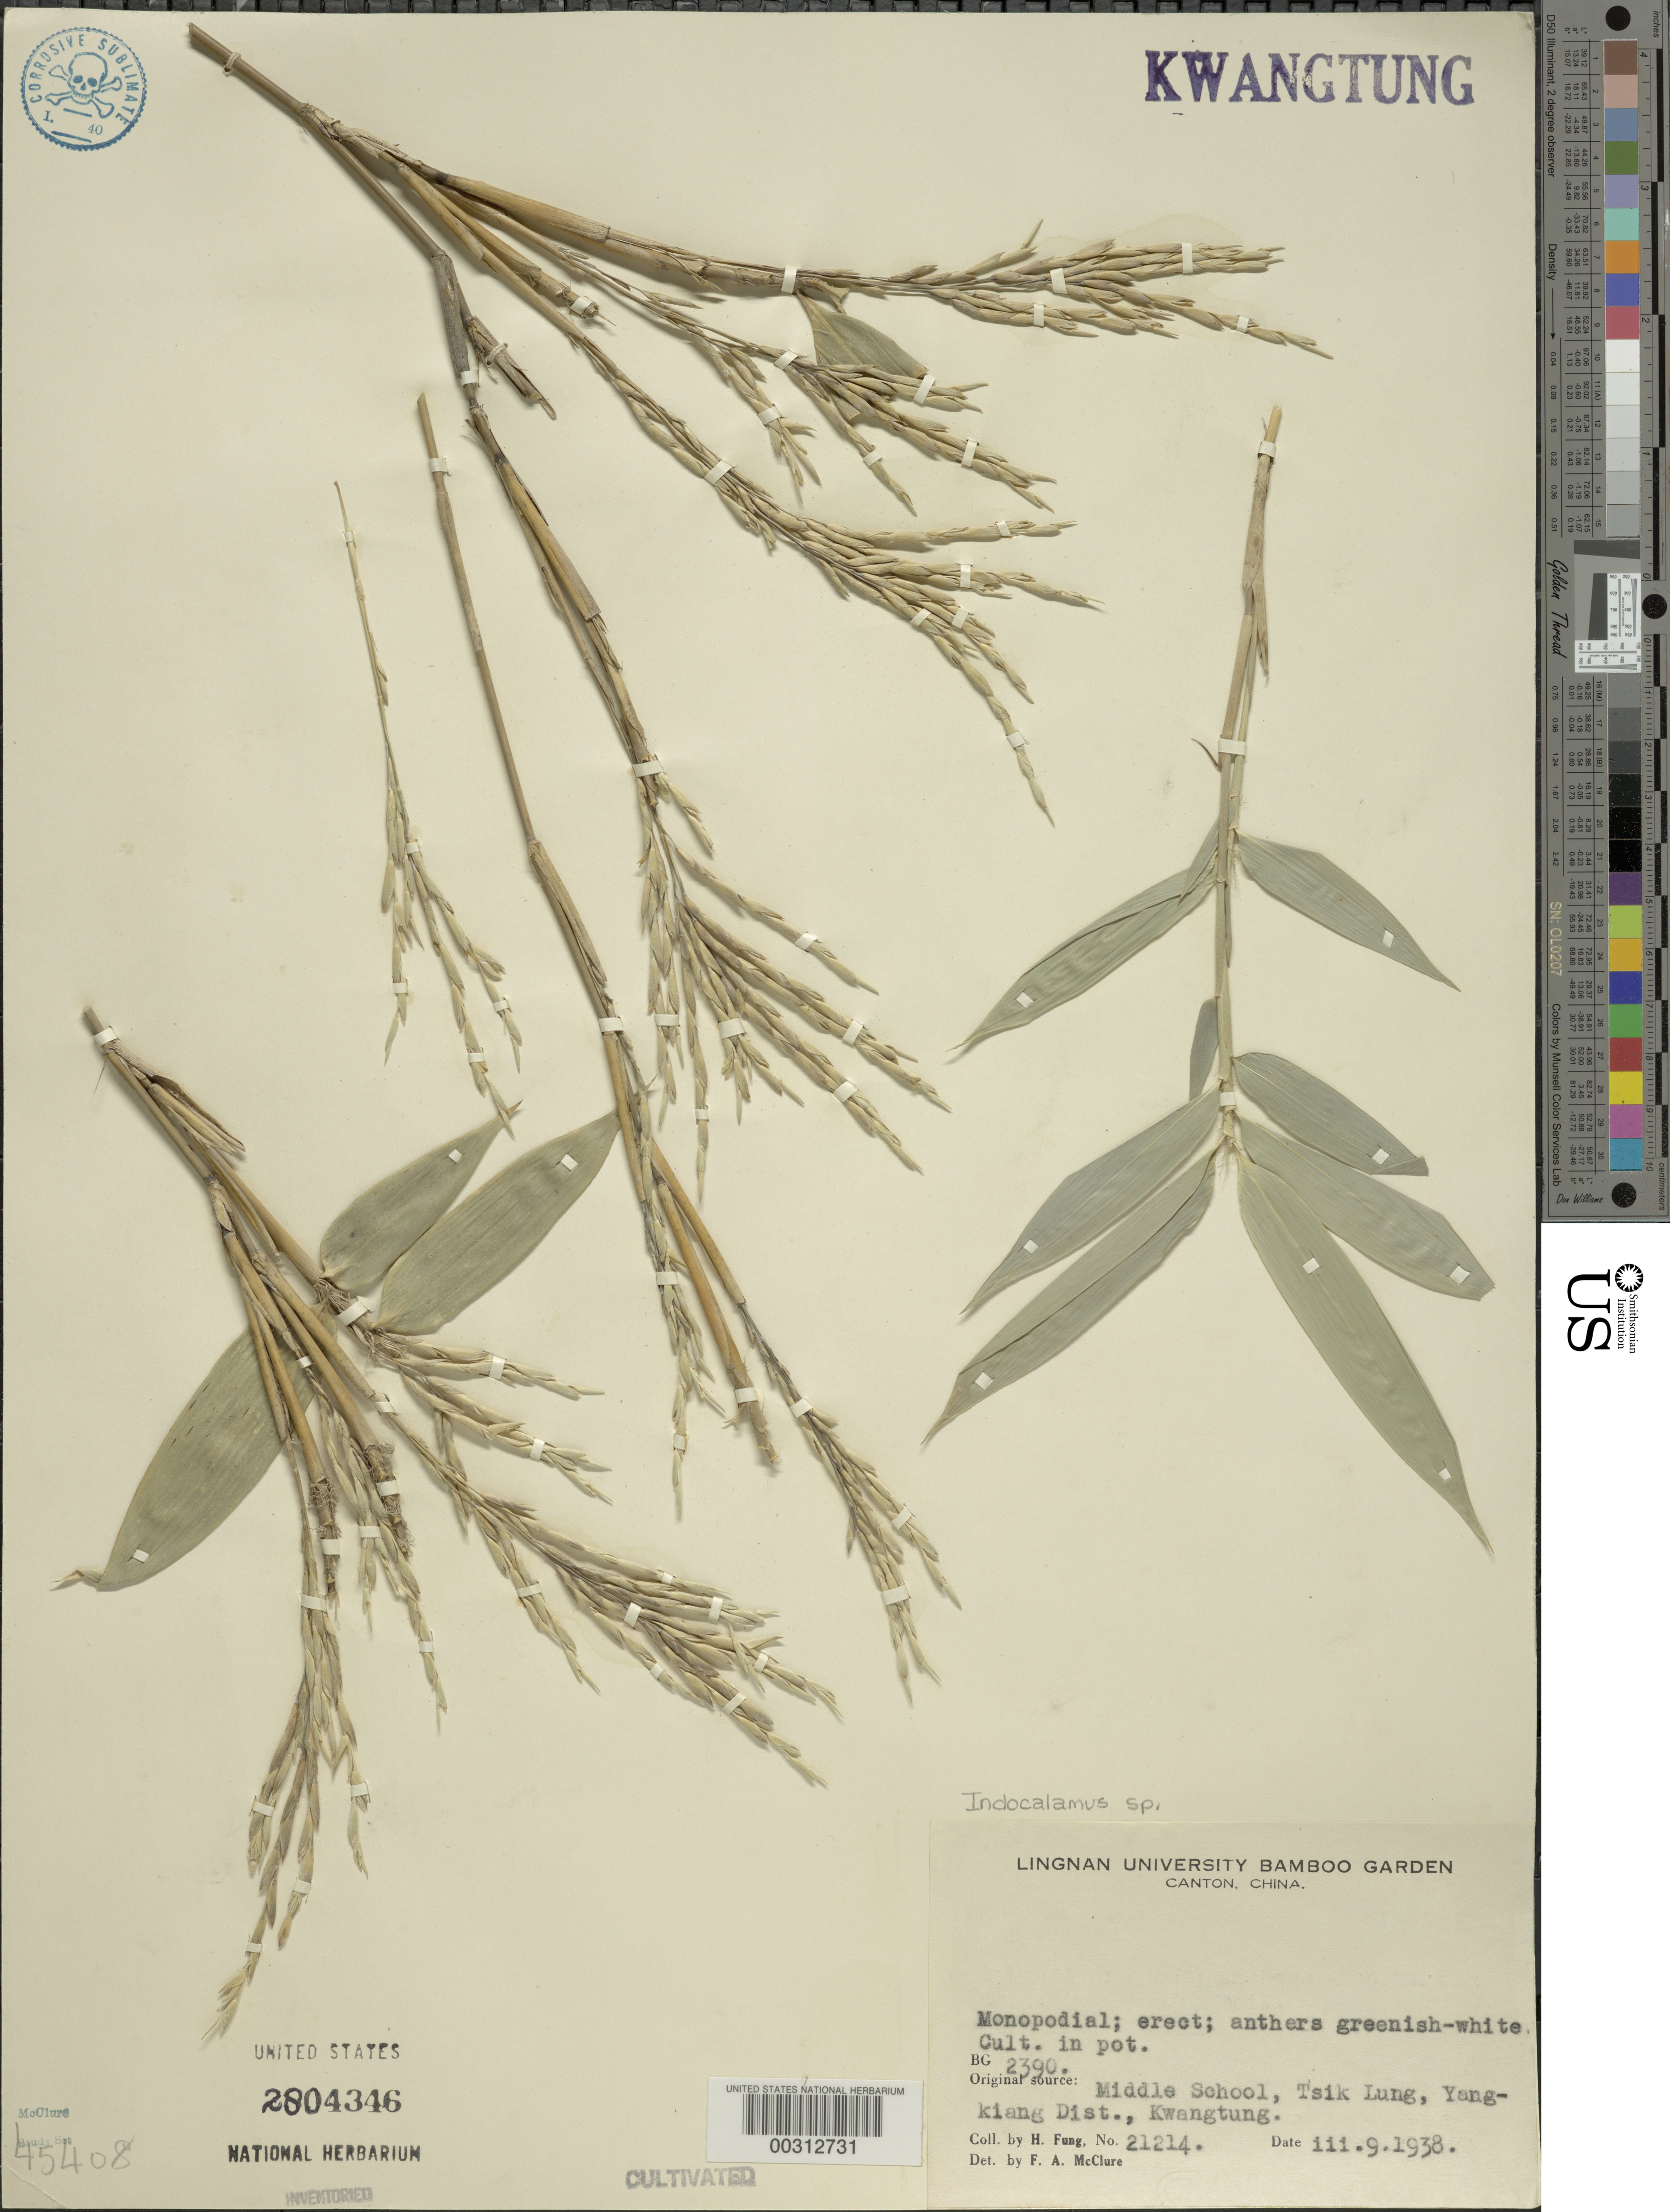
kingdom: Plantae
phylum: Tracheophyta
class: Liliopsida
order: Poales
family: Poaceae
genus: Indocalamus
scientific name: Indocalamus sp.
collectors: H. L. Fung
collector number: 21214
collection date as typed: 09 Mar 1938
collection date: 1938-03-09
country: China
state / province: Guangdong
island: Honam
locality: Lingnan univ. bg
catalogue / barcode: US 2804346